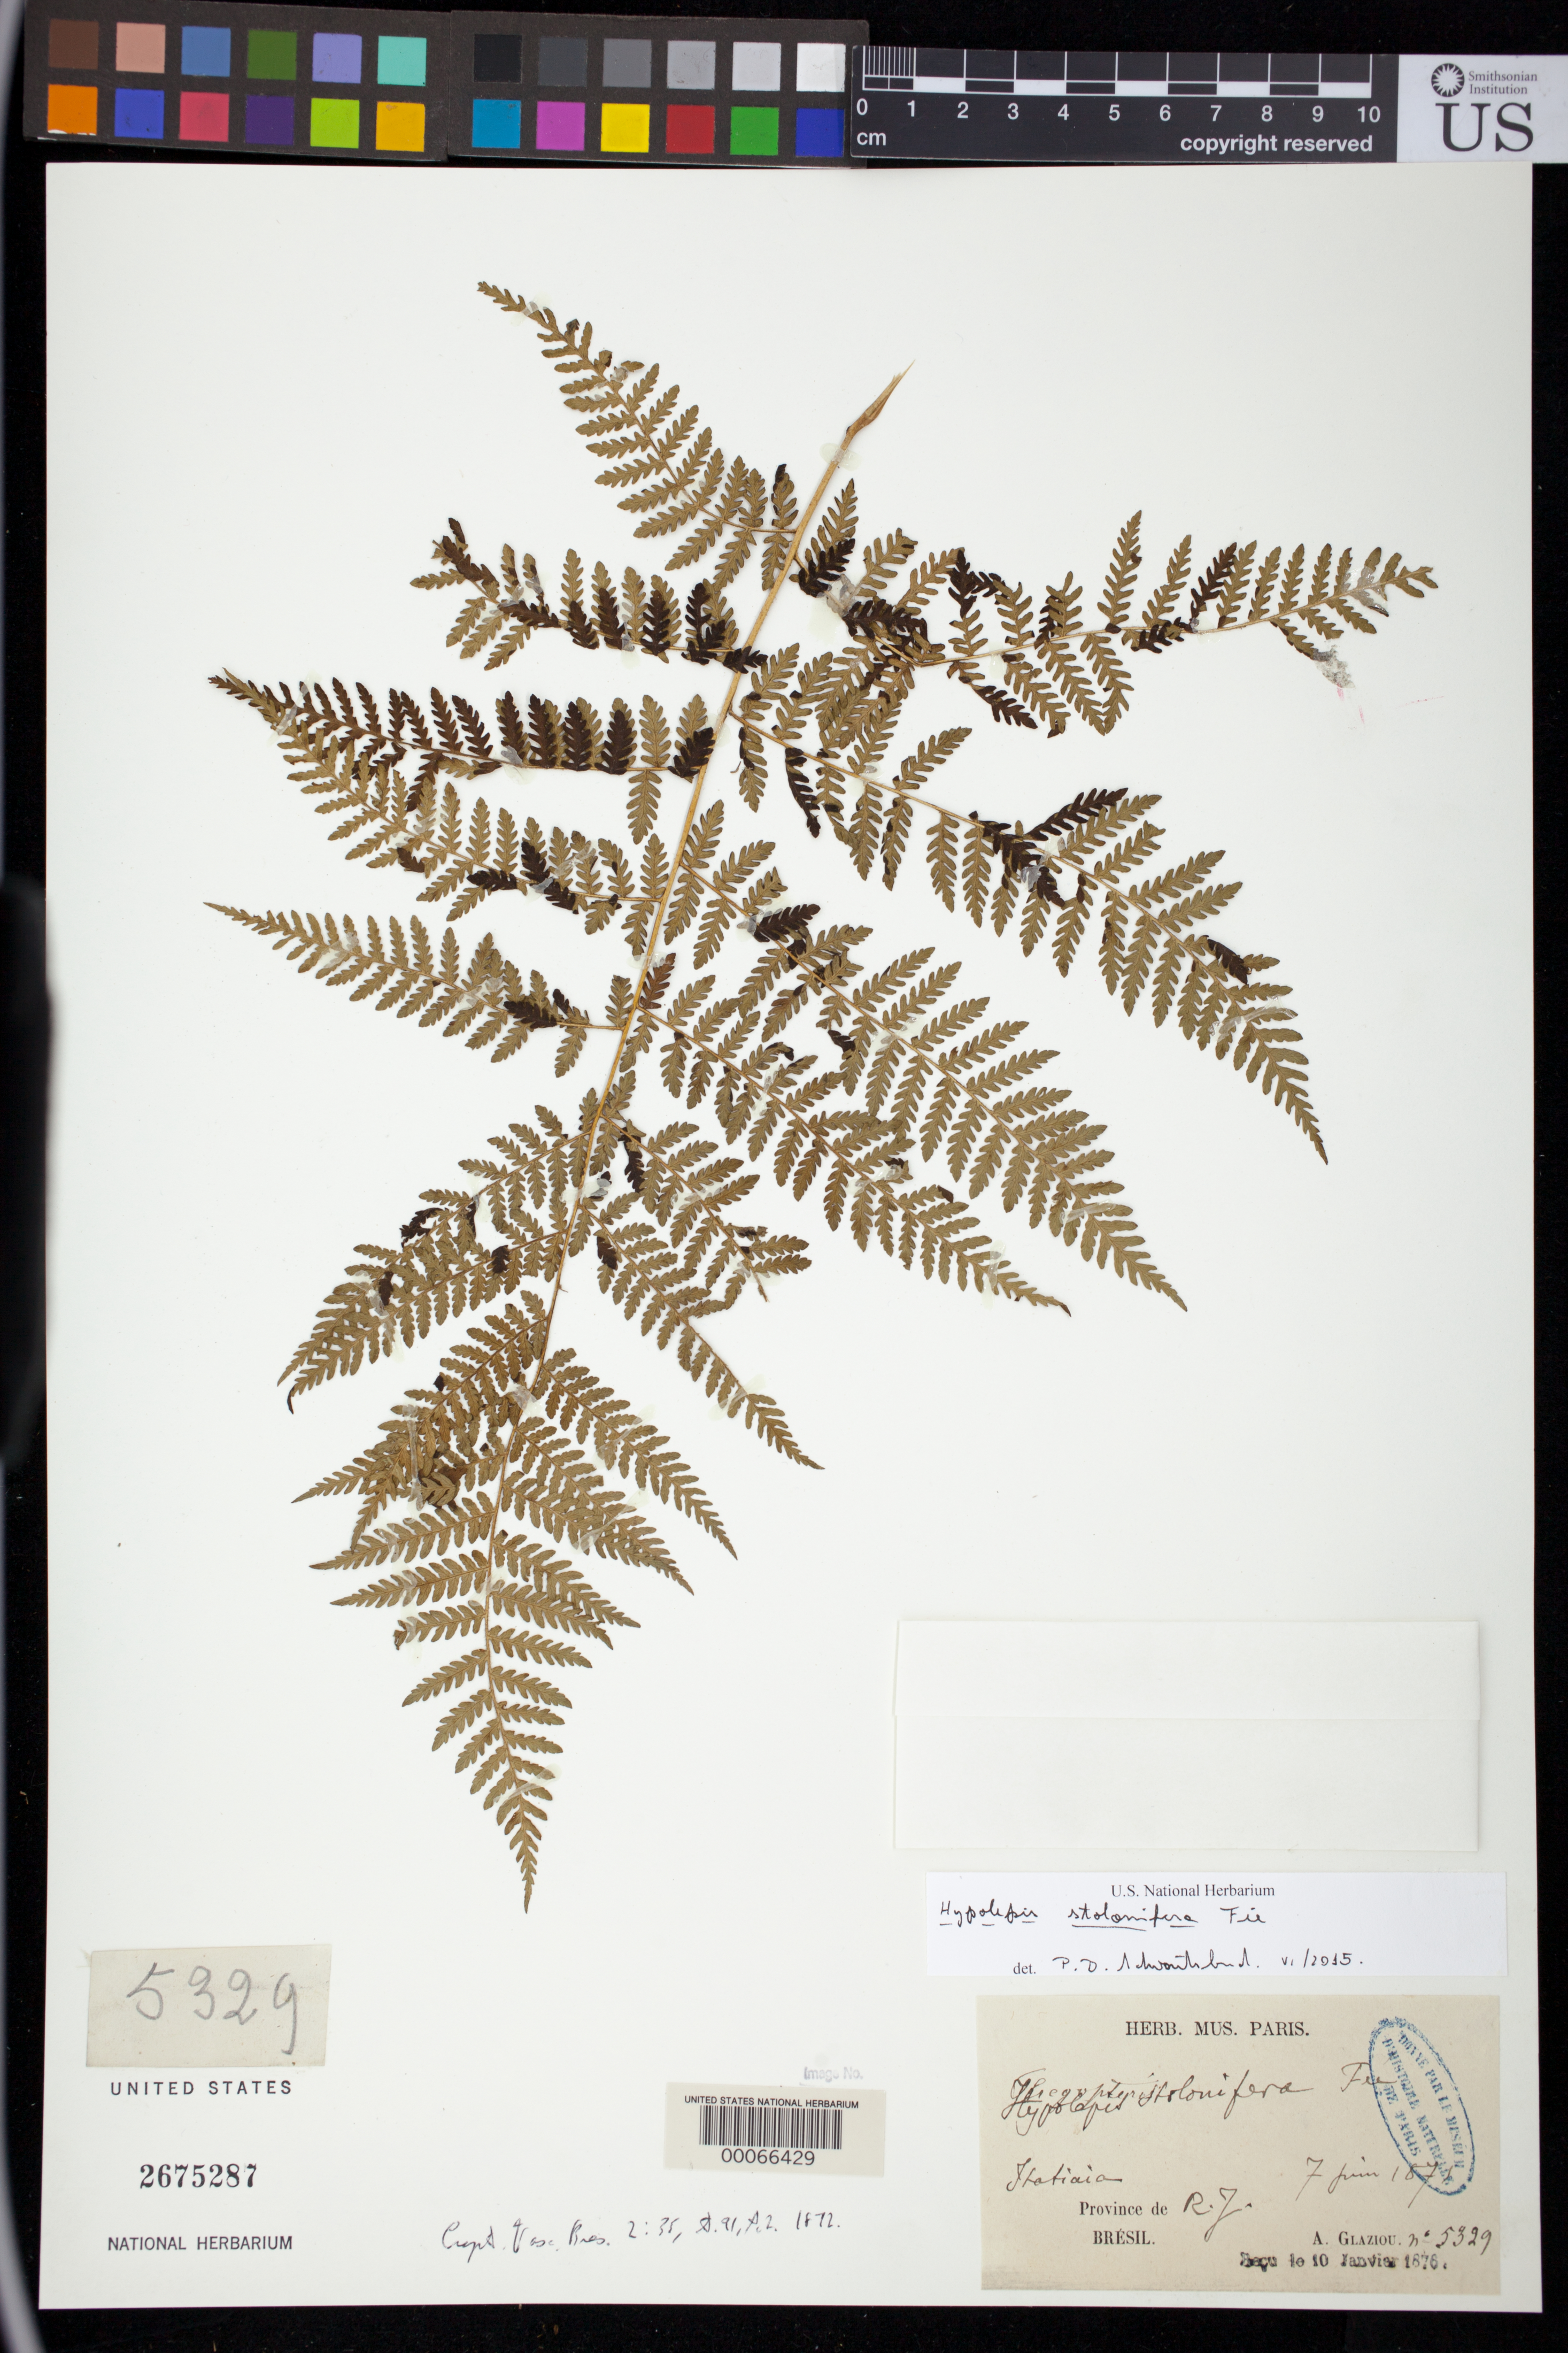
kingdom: Plantae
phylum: Tracheophyta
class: Polypodiopsida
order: Polypodiales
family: Dennstaedtiaceae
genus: Hypolepis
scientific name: Hypolepis stolonifera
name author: Fée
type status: Isosyntype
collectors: A. F. M. Glaziou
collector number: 5329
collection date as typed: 07 Jun 1871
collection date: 1871-06-07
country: Brazil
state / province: Rio de Janeiro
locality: Itatiaia.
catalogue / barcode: US 2675287